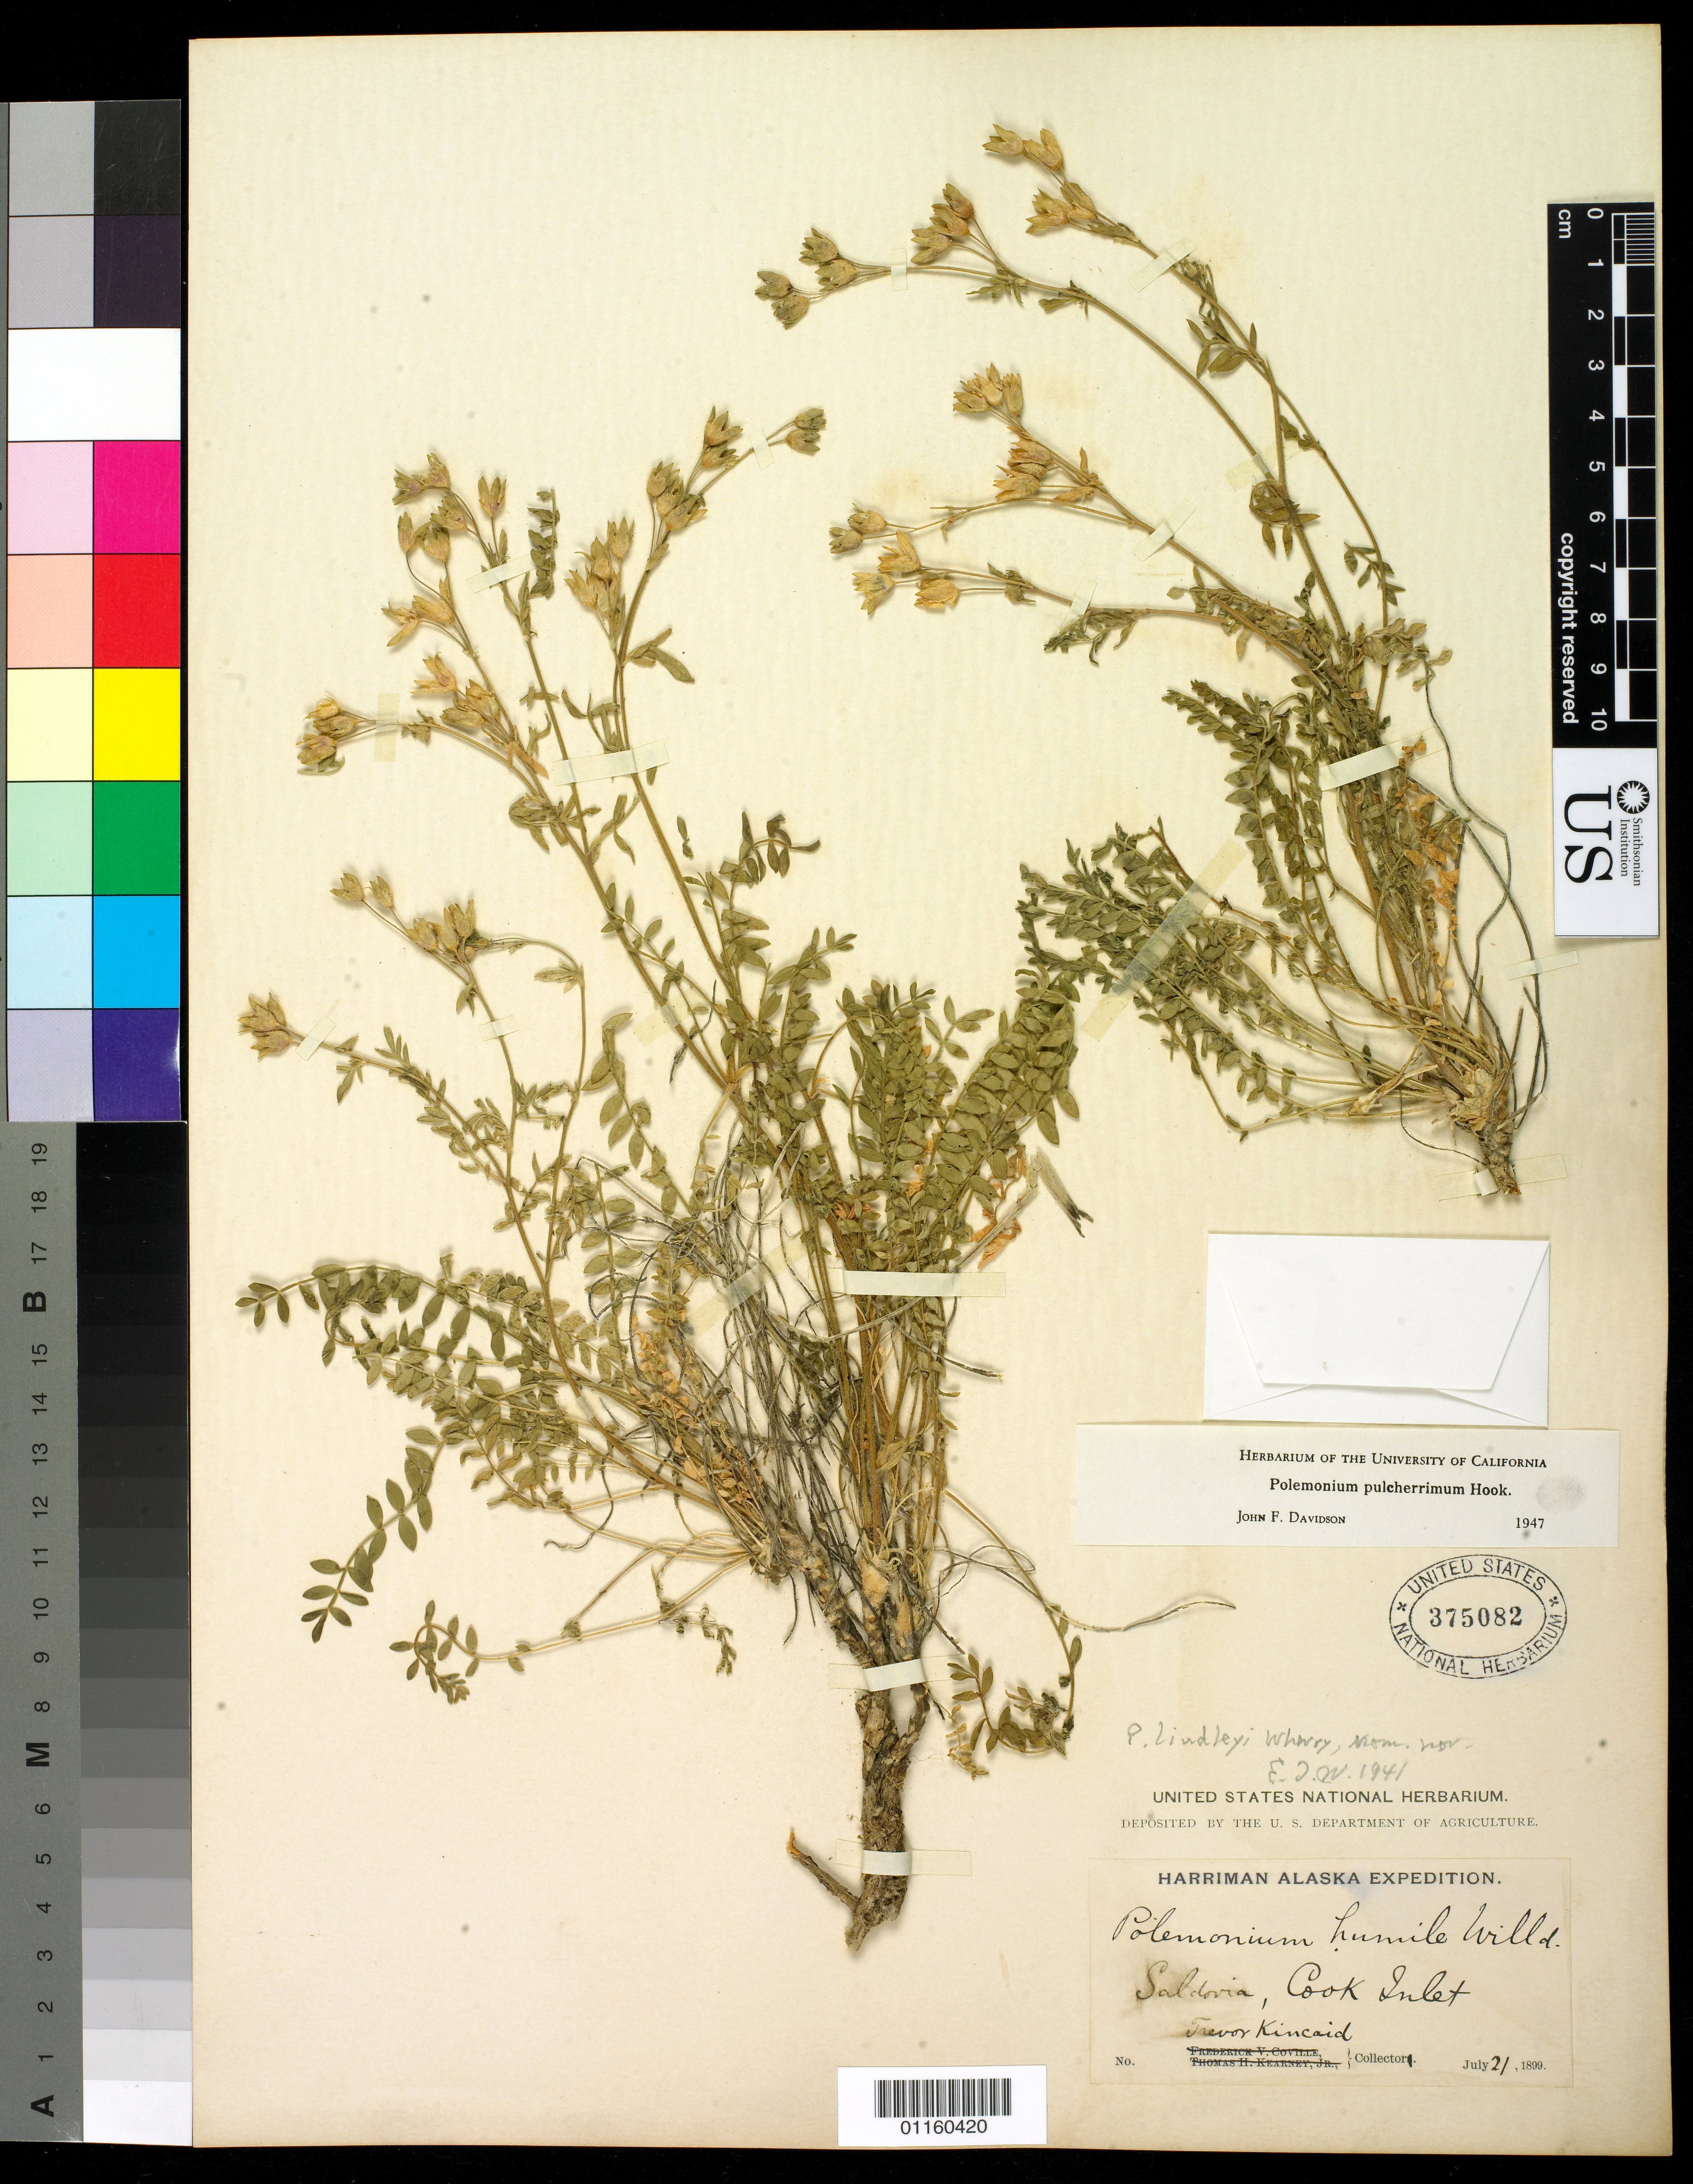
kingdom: Plantae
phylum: Tracheophyta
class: Magnoliopsida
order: Ericales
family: Polemoniaceae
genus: Polemonium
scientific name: Polemonium pulcherrimum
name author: Hook.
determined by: Davidson, J. F.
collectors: T. C. Kincaid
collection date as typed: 21 Jul 1899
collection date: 1899-07-21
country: United States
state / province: Alaska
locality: Saldovia, Cook Inlet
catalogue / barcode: US 375082